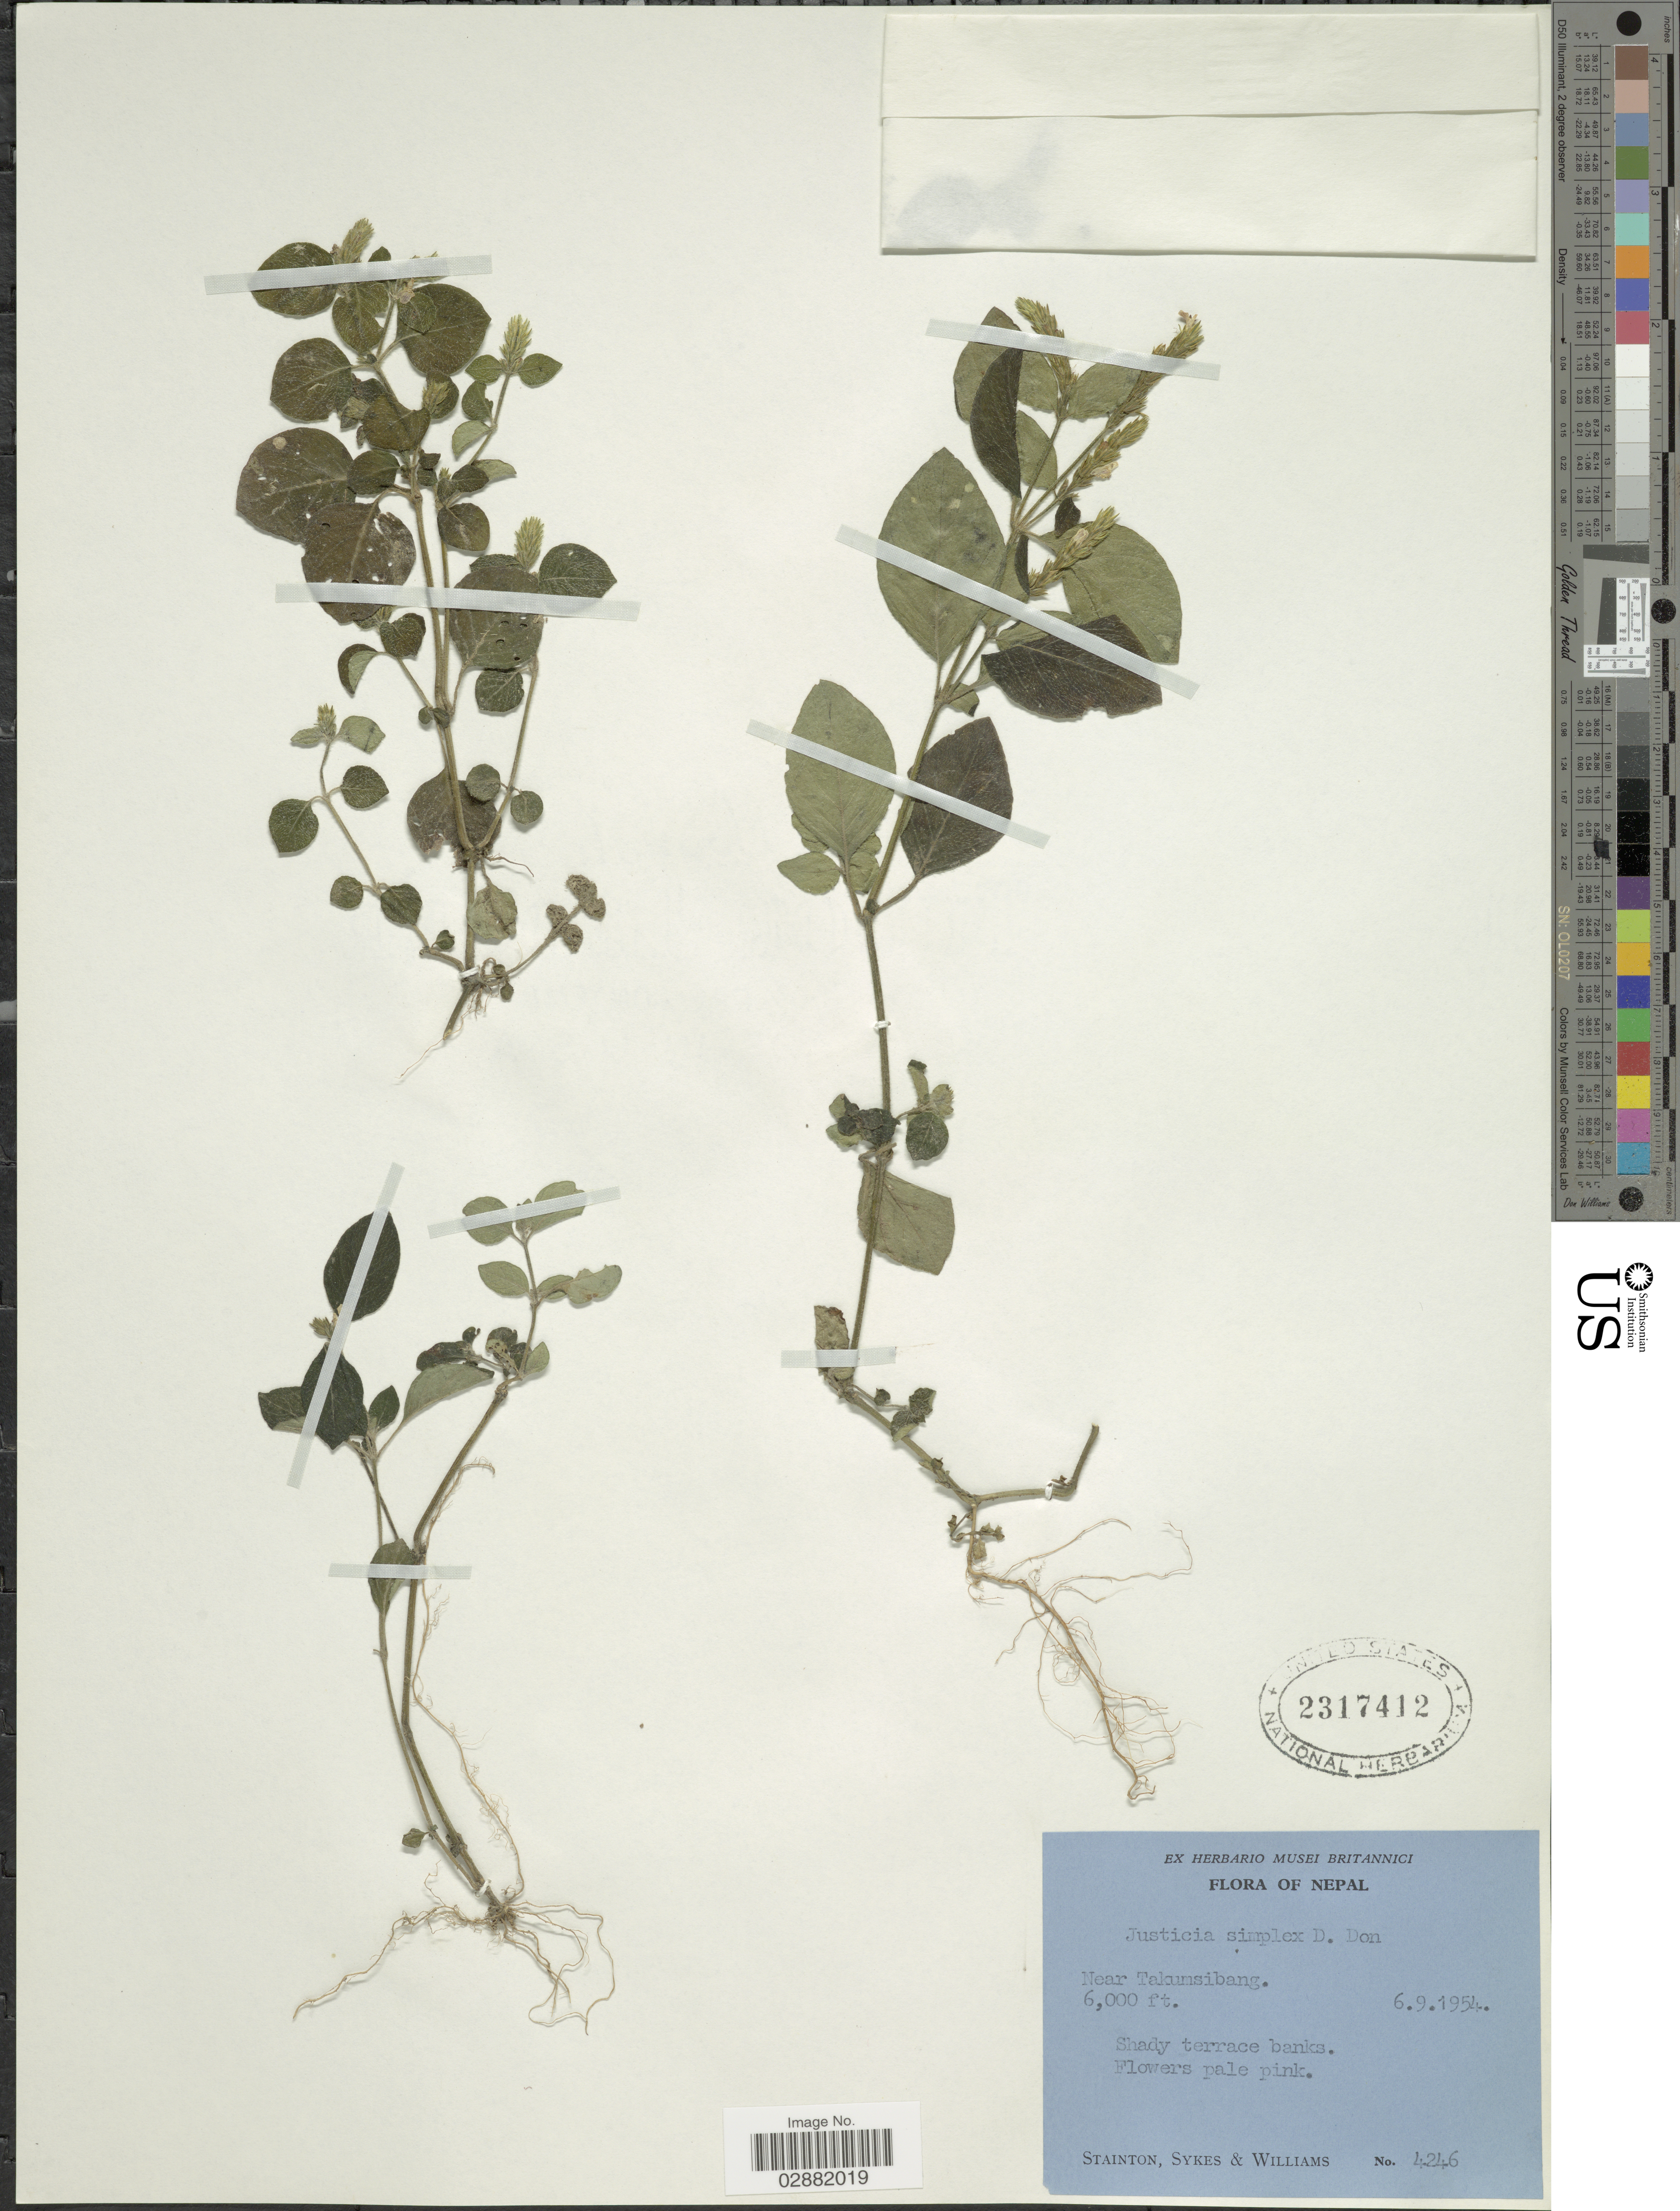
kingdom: Plantae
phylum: Tracheophyta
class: Magnoliopsida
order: Lamiales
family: Acanthaceae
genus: Justicia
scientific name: Justicia simplex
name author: D. Don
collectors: -. Stainton, Sykes, -- & -- Williams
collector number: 4246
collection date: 1954-09-06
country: Nepal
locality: Near Takumsibang.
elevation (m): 1829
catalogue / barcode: US 2317412